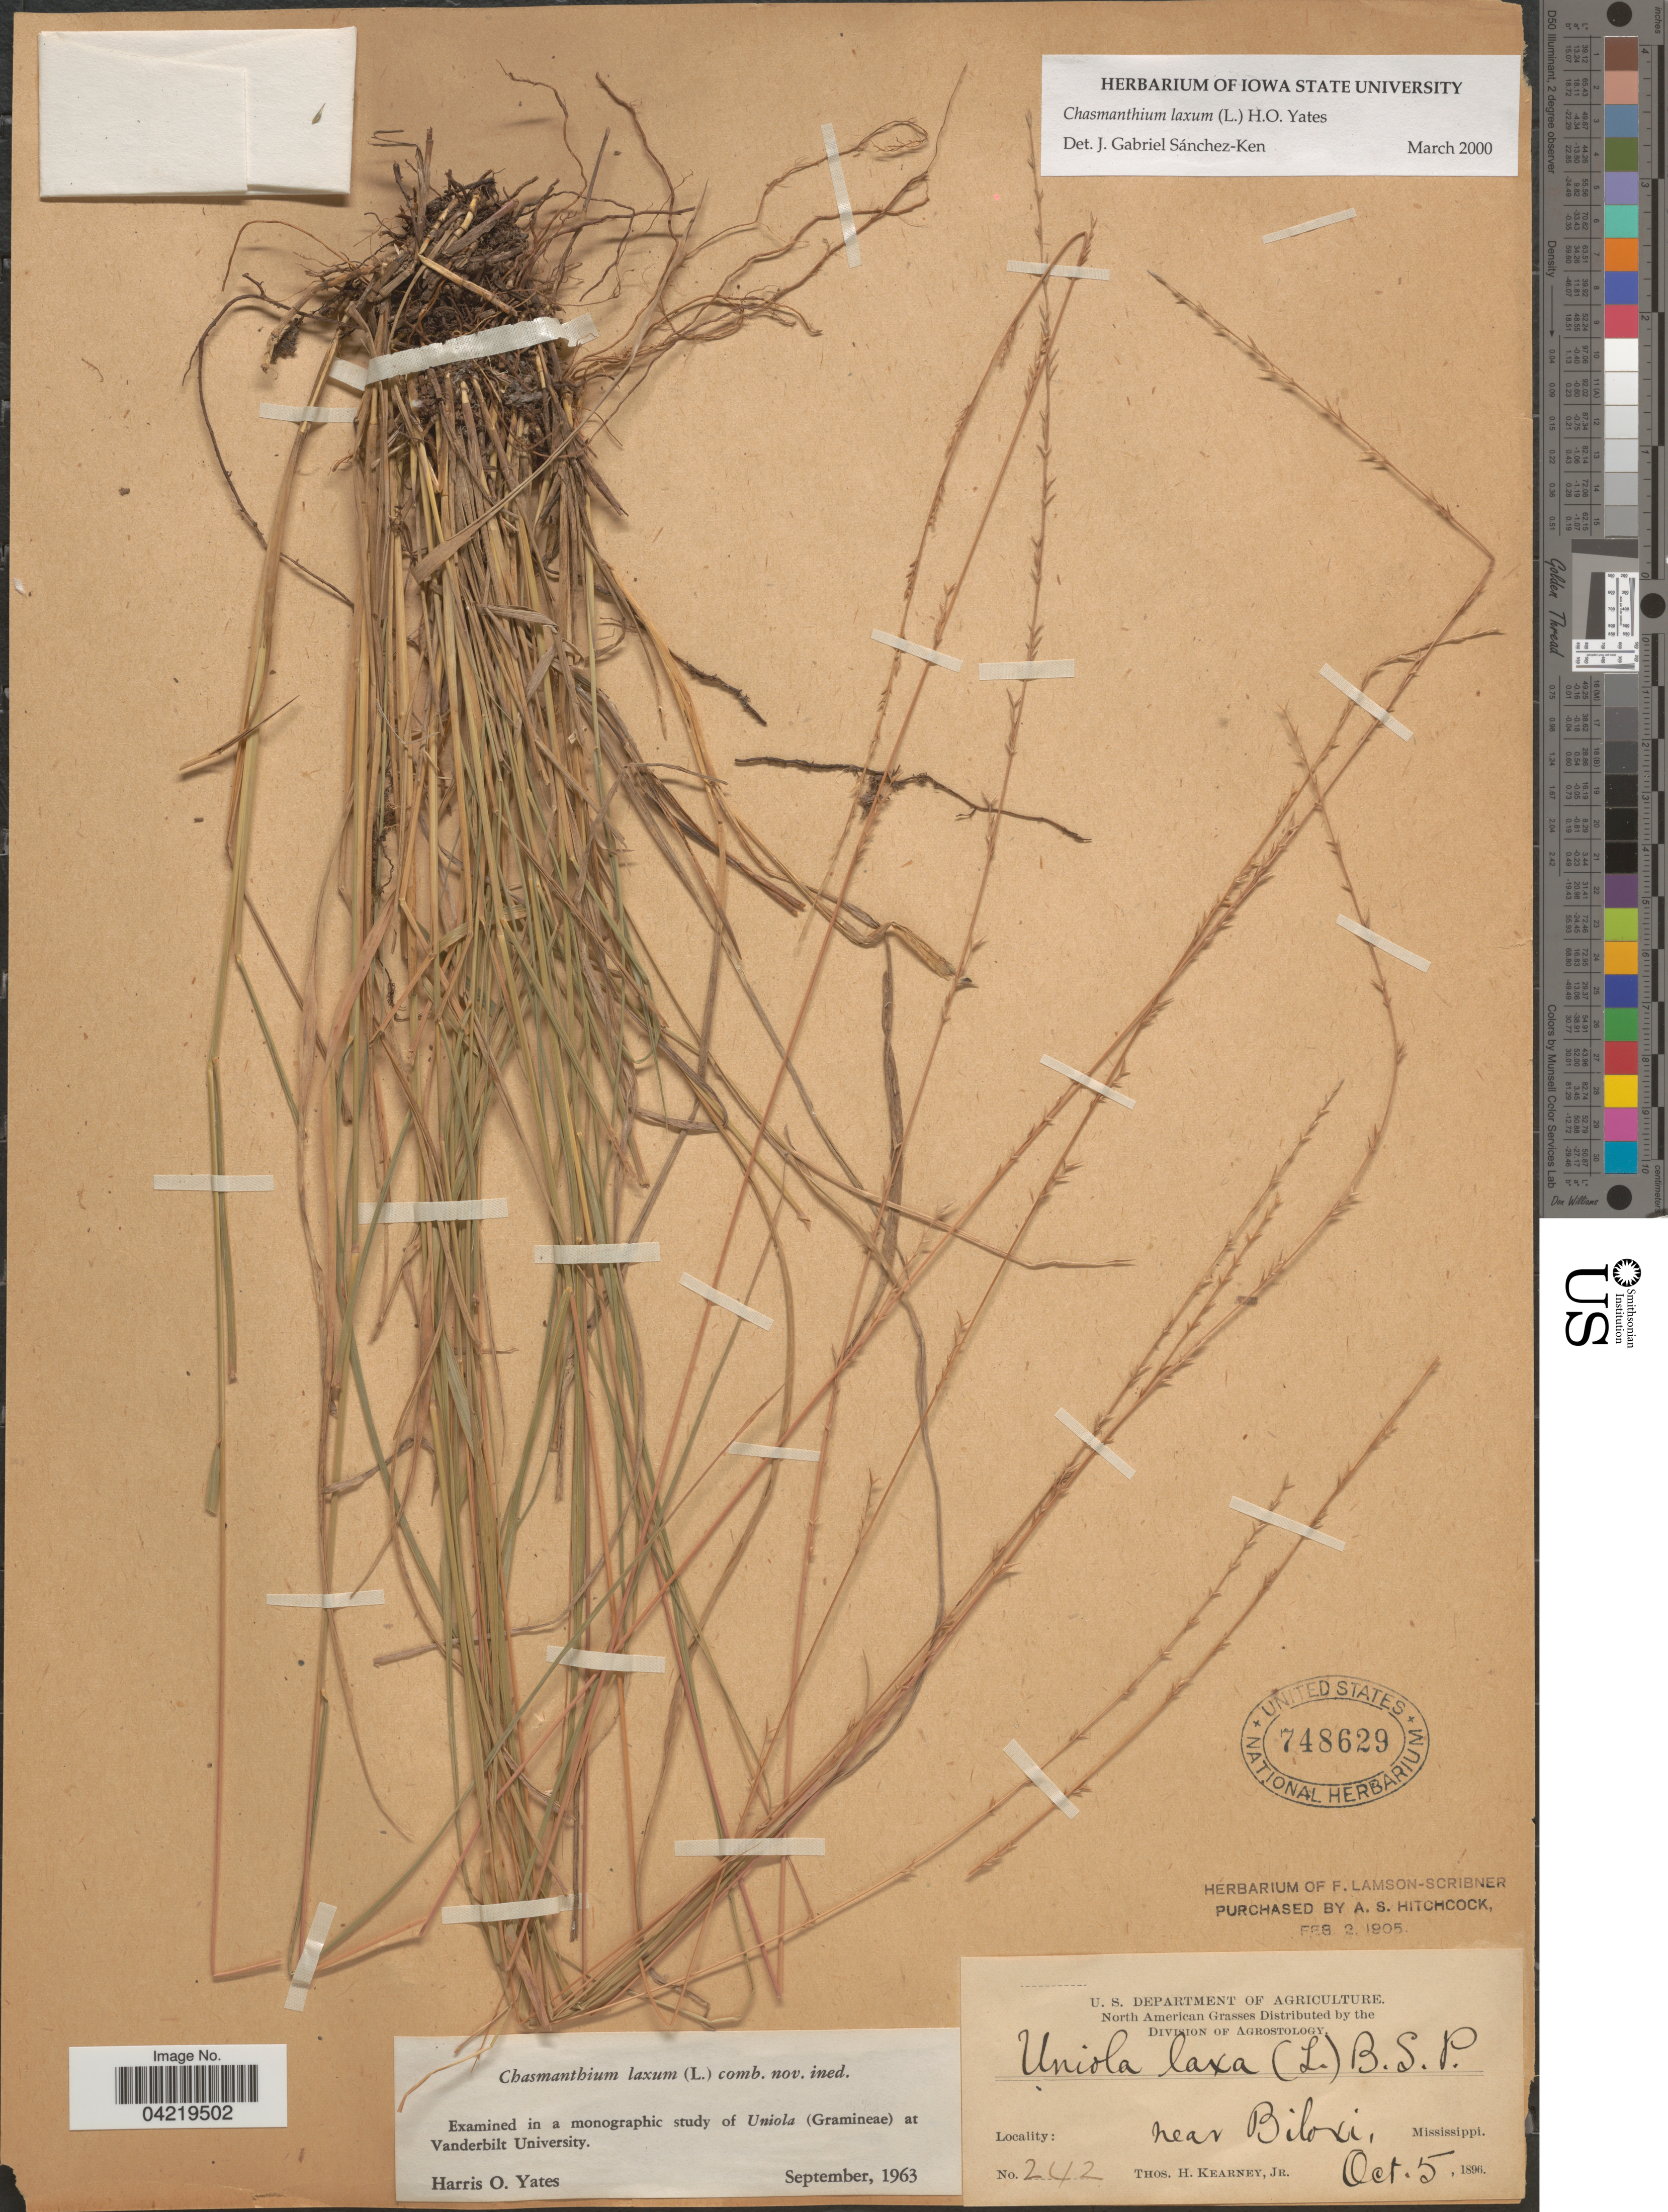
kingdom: Plantae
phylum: Tracheophyta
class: Liliopsida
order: Poales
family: Poaceae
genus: Chasmanthium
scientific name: Chasmanthium laxum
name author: (L.) H.O. Yates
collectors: T. H. Kearney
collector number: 242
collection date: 1896-10-05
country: United States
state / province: Mississippi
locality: Near Biloxi.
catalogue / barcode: US 748629